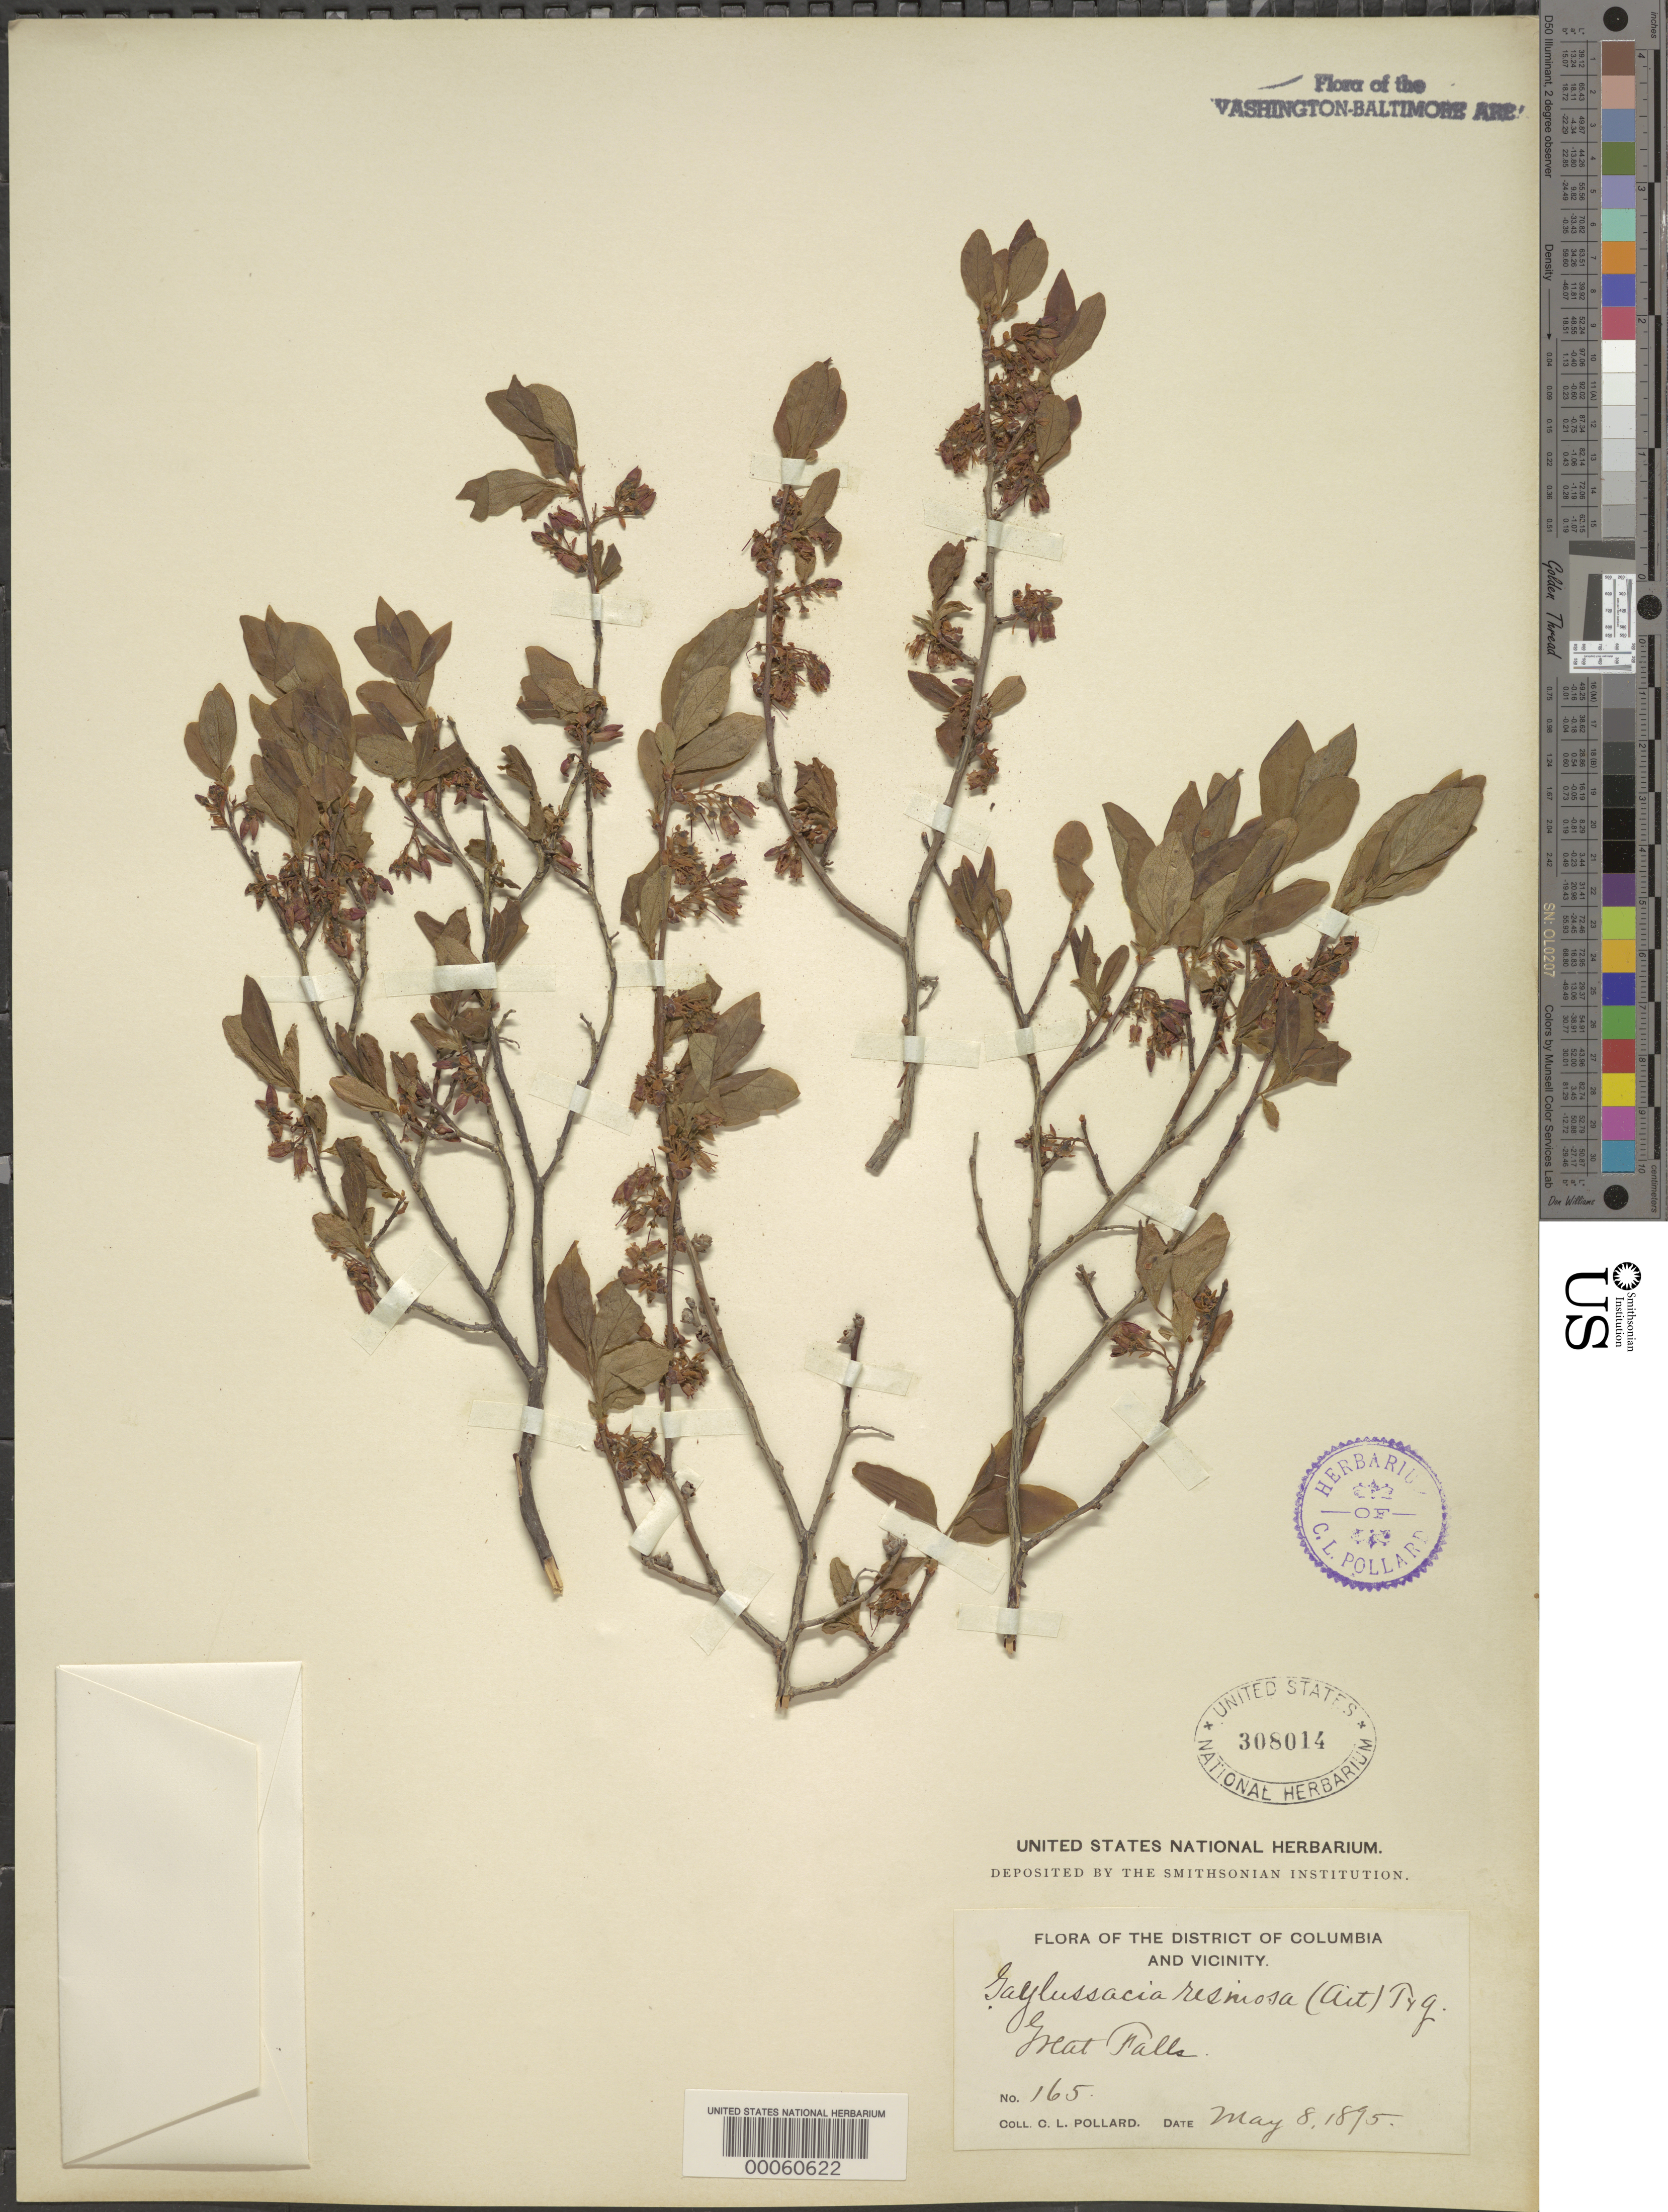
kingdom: Plantae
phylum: Tracheophyta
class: Magnoliopsida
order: Ericales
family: Ericaceae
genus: Gaylussacia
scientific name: Gaylussacia baccata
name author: (Wangenh.) K. Koch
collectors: C. L. Pollard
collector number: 165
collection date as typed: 08 May 1895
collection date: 1895-05-08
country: United States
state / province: Maryland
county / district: Montgomery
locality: Great Falls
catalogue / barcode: US 308014